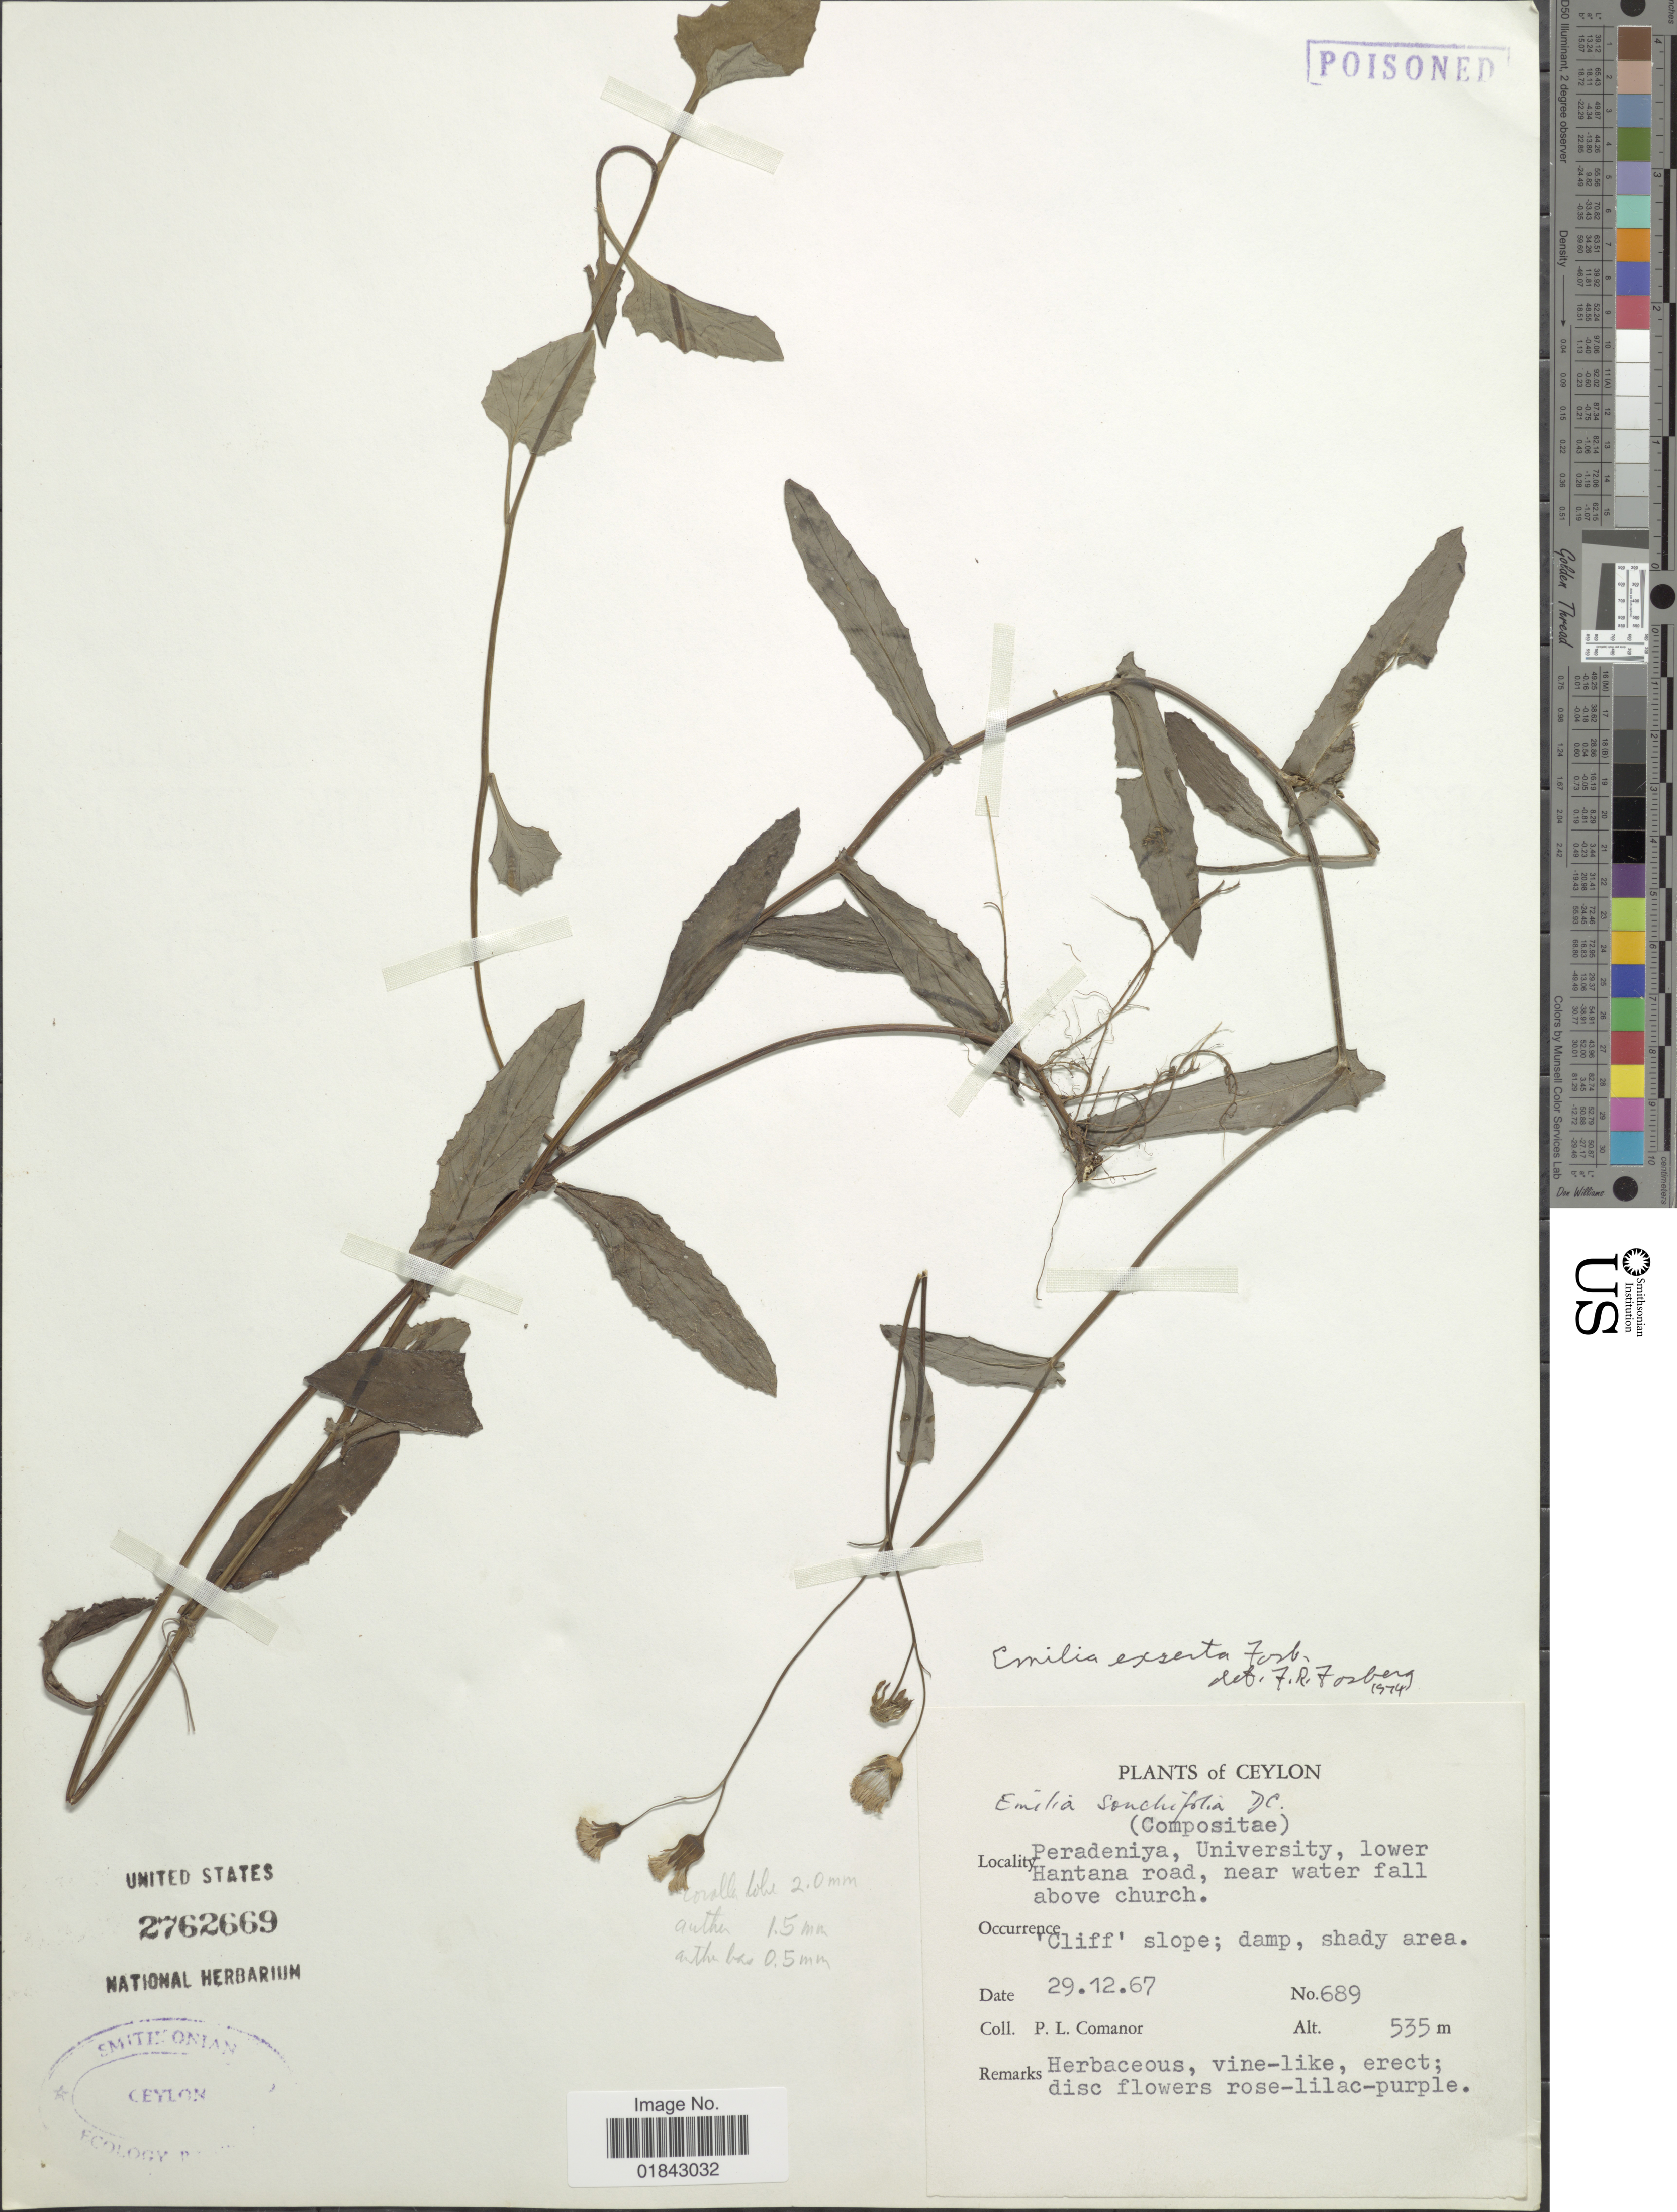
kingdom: Plantae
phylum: Tracheophyta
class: Magnoliopsida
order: Asterales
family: Asteraceae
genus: Emilia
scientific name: Emilia exserta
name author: Fosberg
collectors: P. Comanor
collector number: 689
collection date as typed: Transcribed d/m/y: 29/12/67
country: Sri Lanka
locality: Ceylon, Peradeniya, University, lower Hantana road, near water fall above church, 'Cliff' slope; damp, shady area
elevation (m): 535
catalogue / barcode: US 2762669